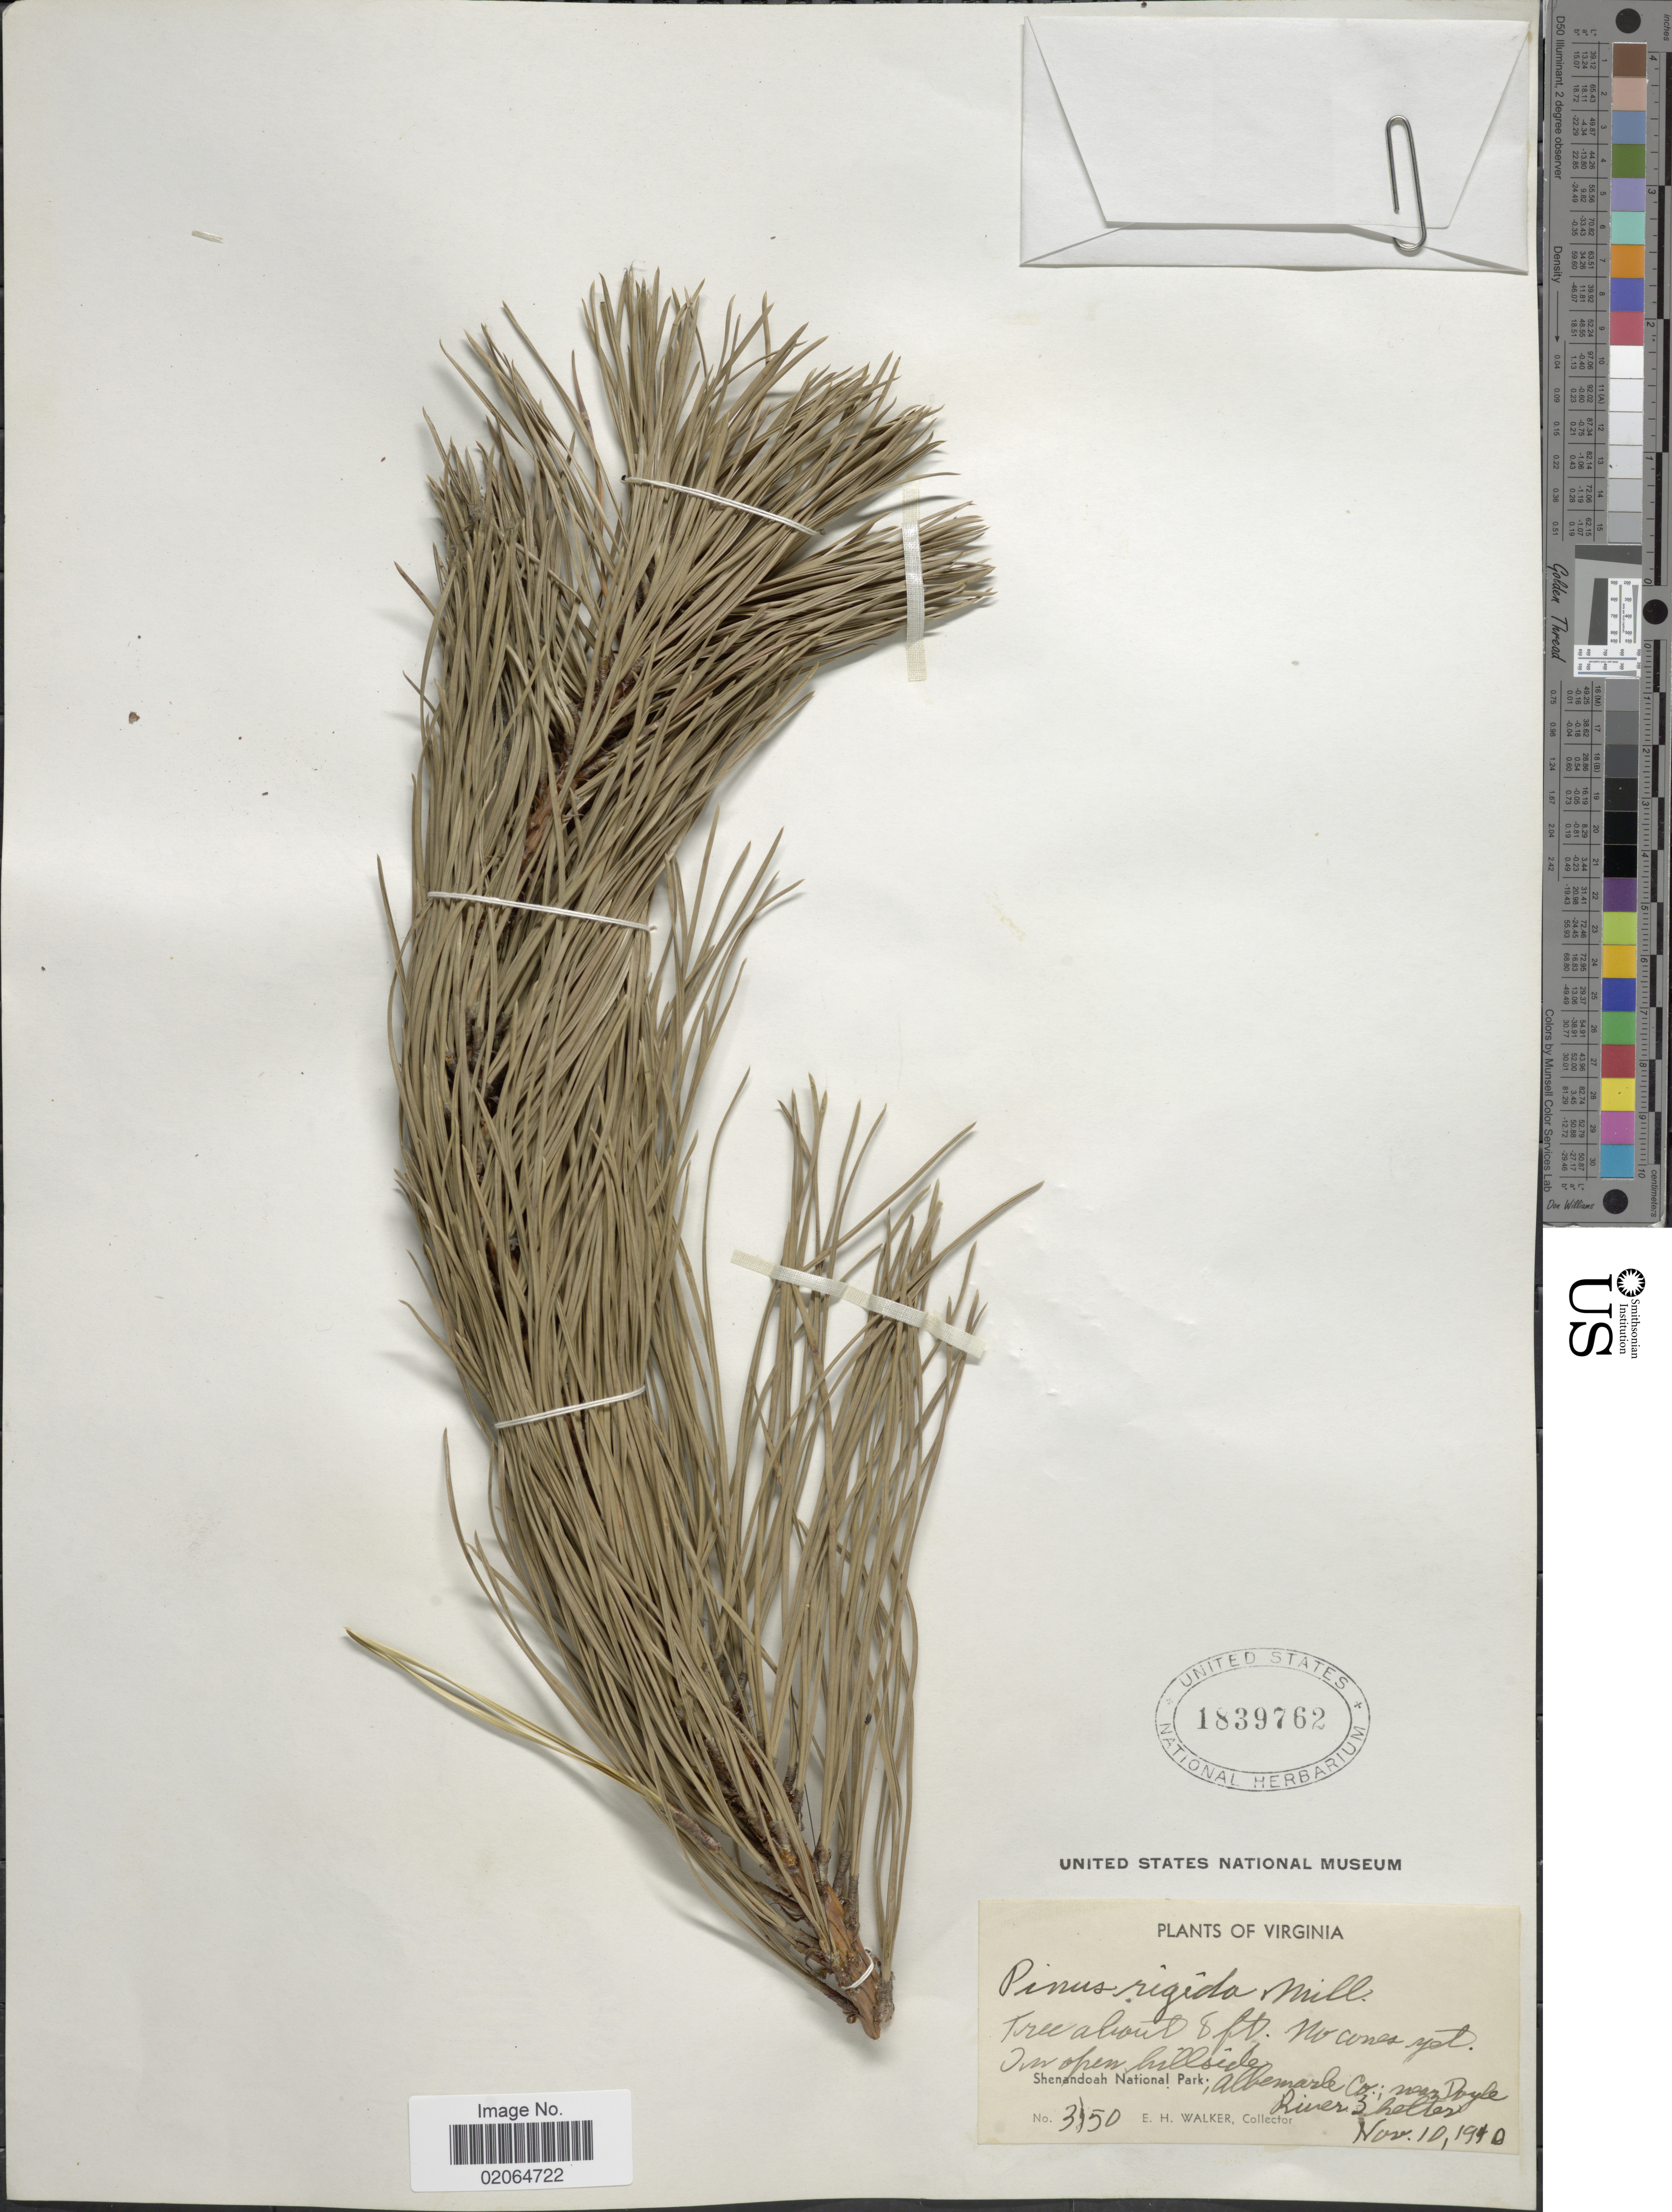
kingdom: Plantae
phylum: Tracheophyta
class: Pinopsida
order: Pinales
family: Pinaceae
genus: Pinus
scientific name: Pinus rigida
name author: Mill.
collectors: E. H. Walker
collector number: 3150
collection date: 1940-11-10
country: United States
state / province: Virginia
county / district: Albemarle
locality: In open hillside, Shenandoah National Park; Albemarle Co., near Doyle River Shelter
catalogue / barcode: US 1839762